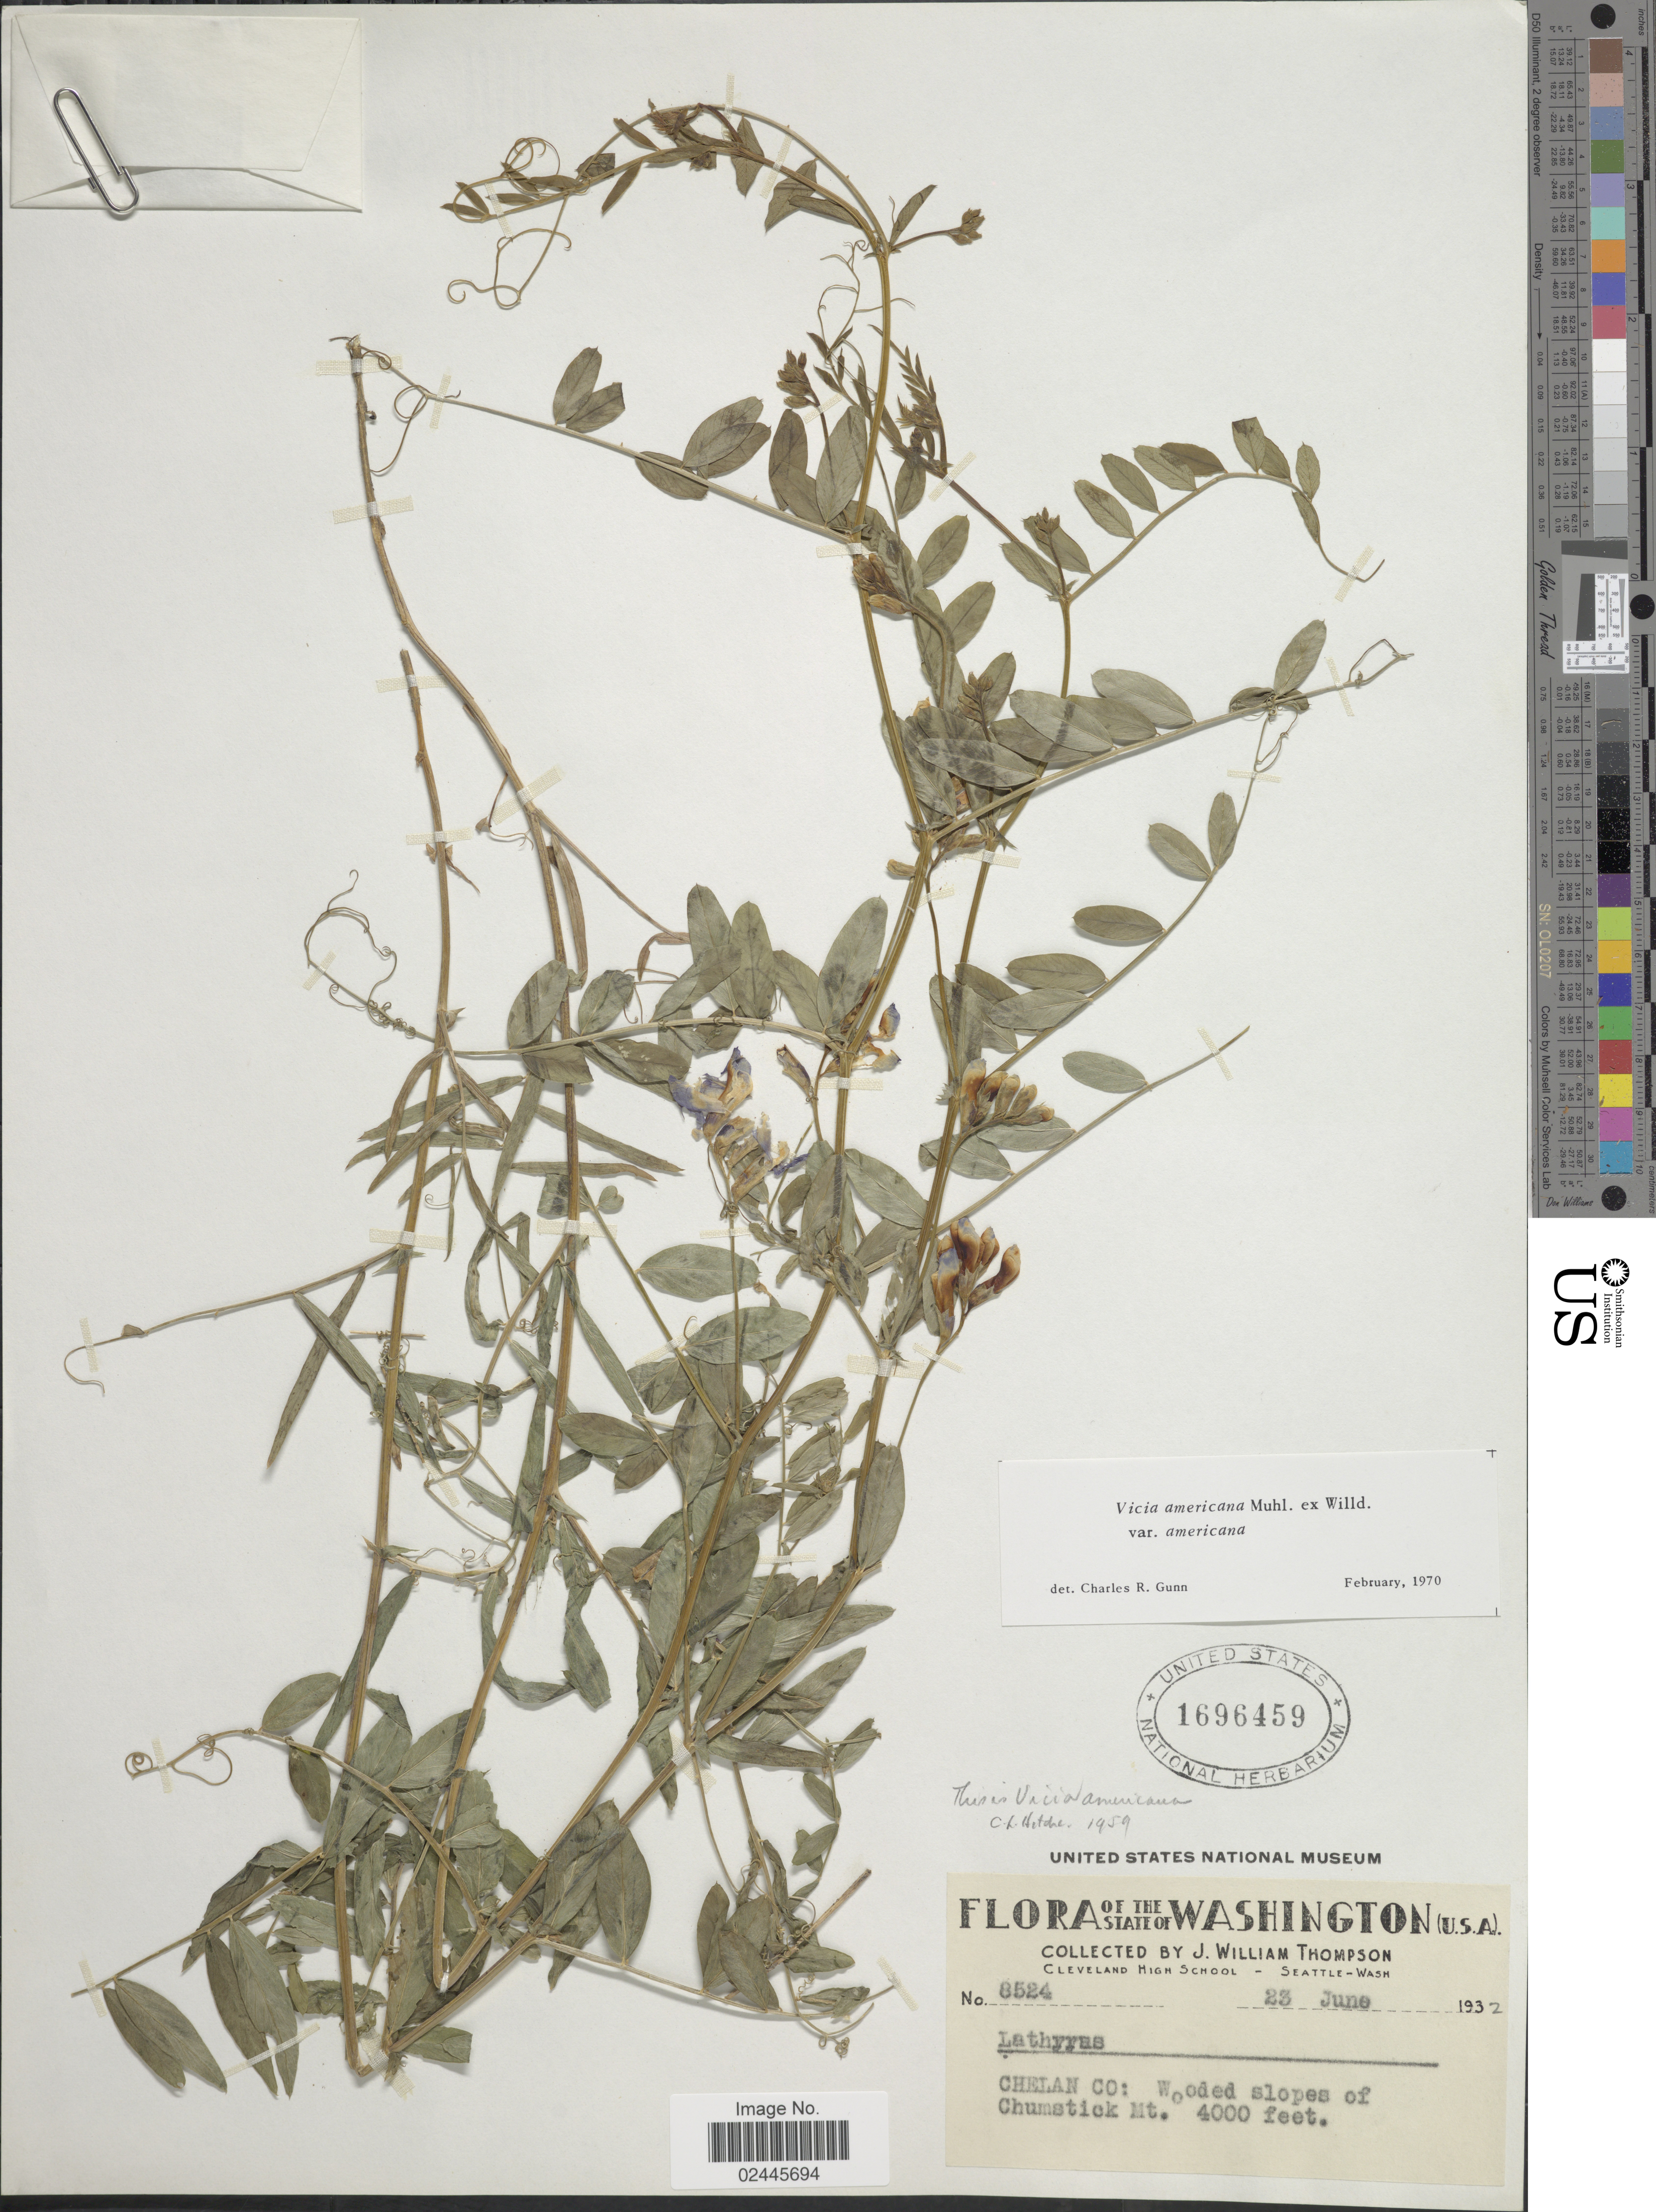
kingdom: Plantae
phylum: Tracheophyta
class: Magnoliopsida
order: Fabales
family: Fabaceae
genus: Vicia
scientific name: Vicia americana var. americana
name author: Muhl. ex Willd.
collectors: J. W. Thompson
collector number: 8524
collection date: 1932-06-23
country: United States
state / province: Washington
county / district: Chelan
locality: Chelan Co: Wooded slopes of Chumstick Mt.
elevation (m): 1219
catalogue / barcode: US 1696459